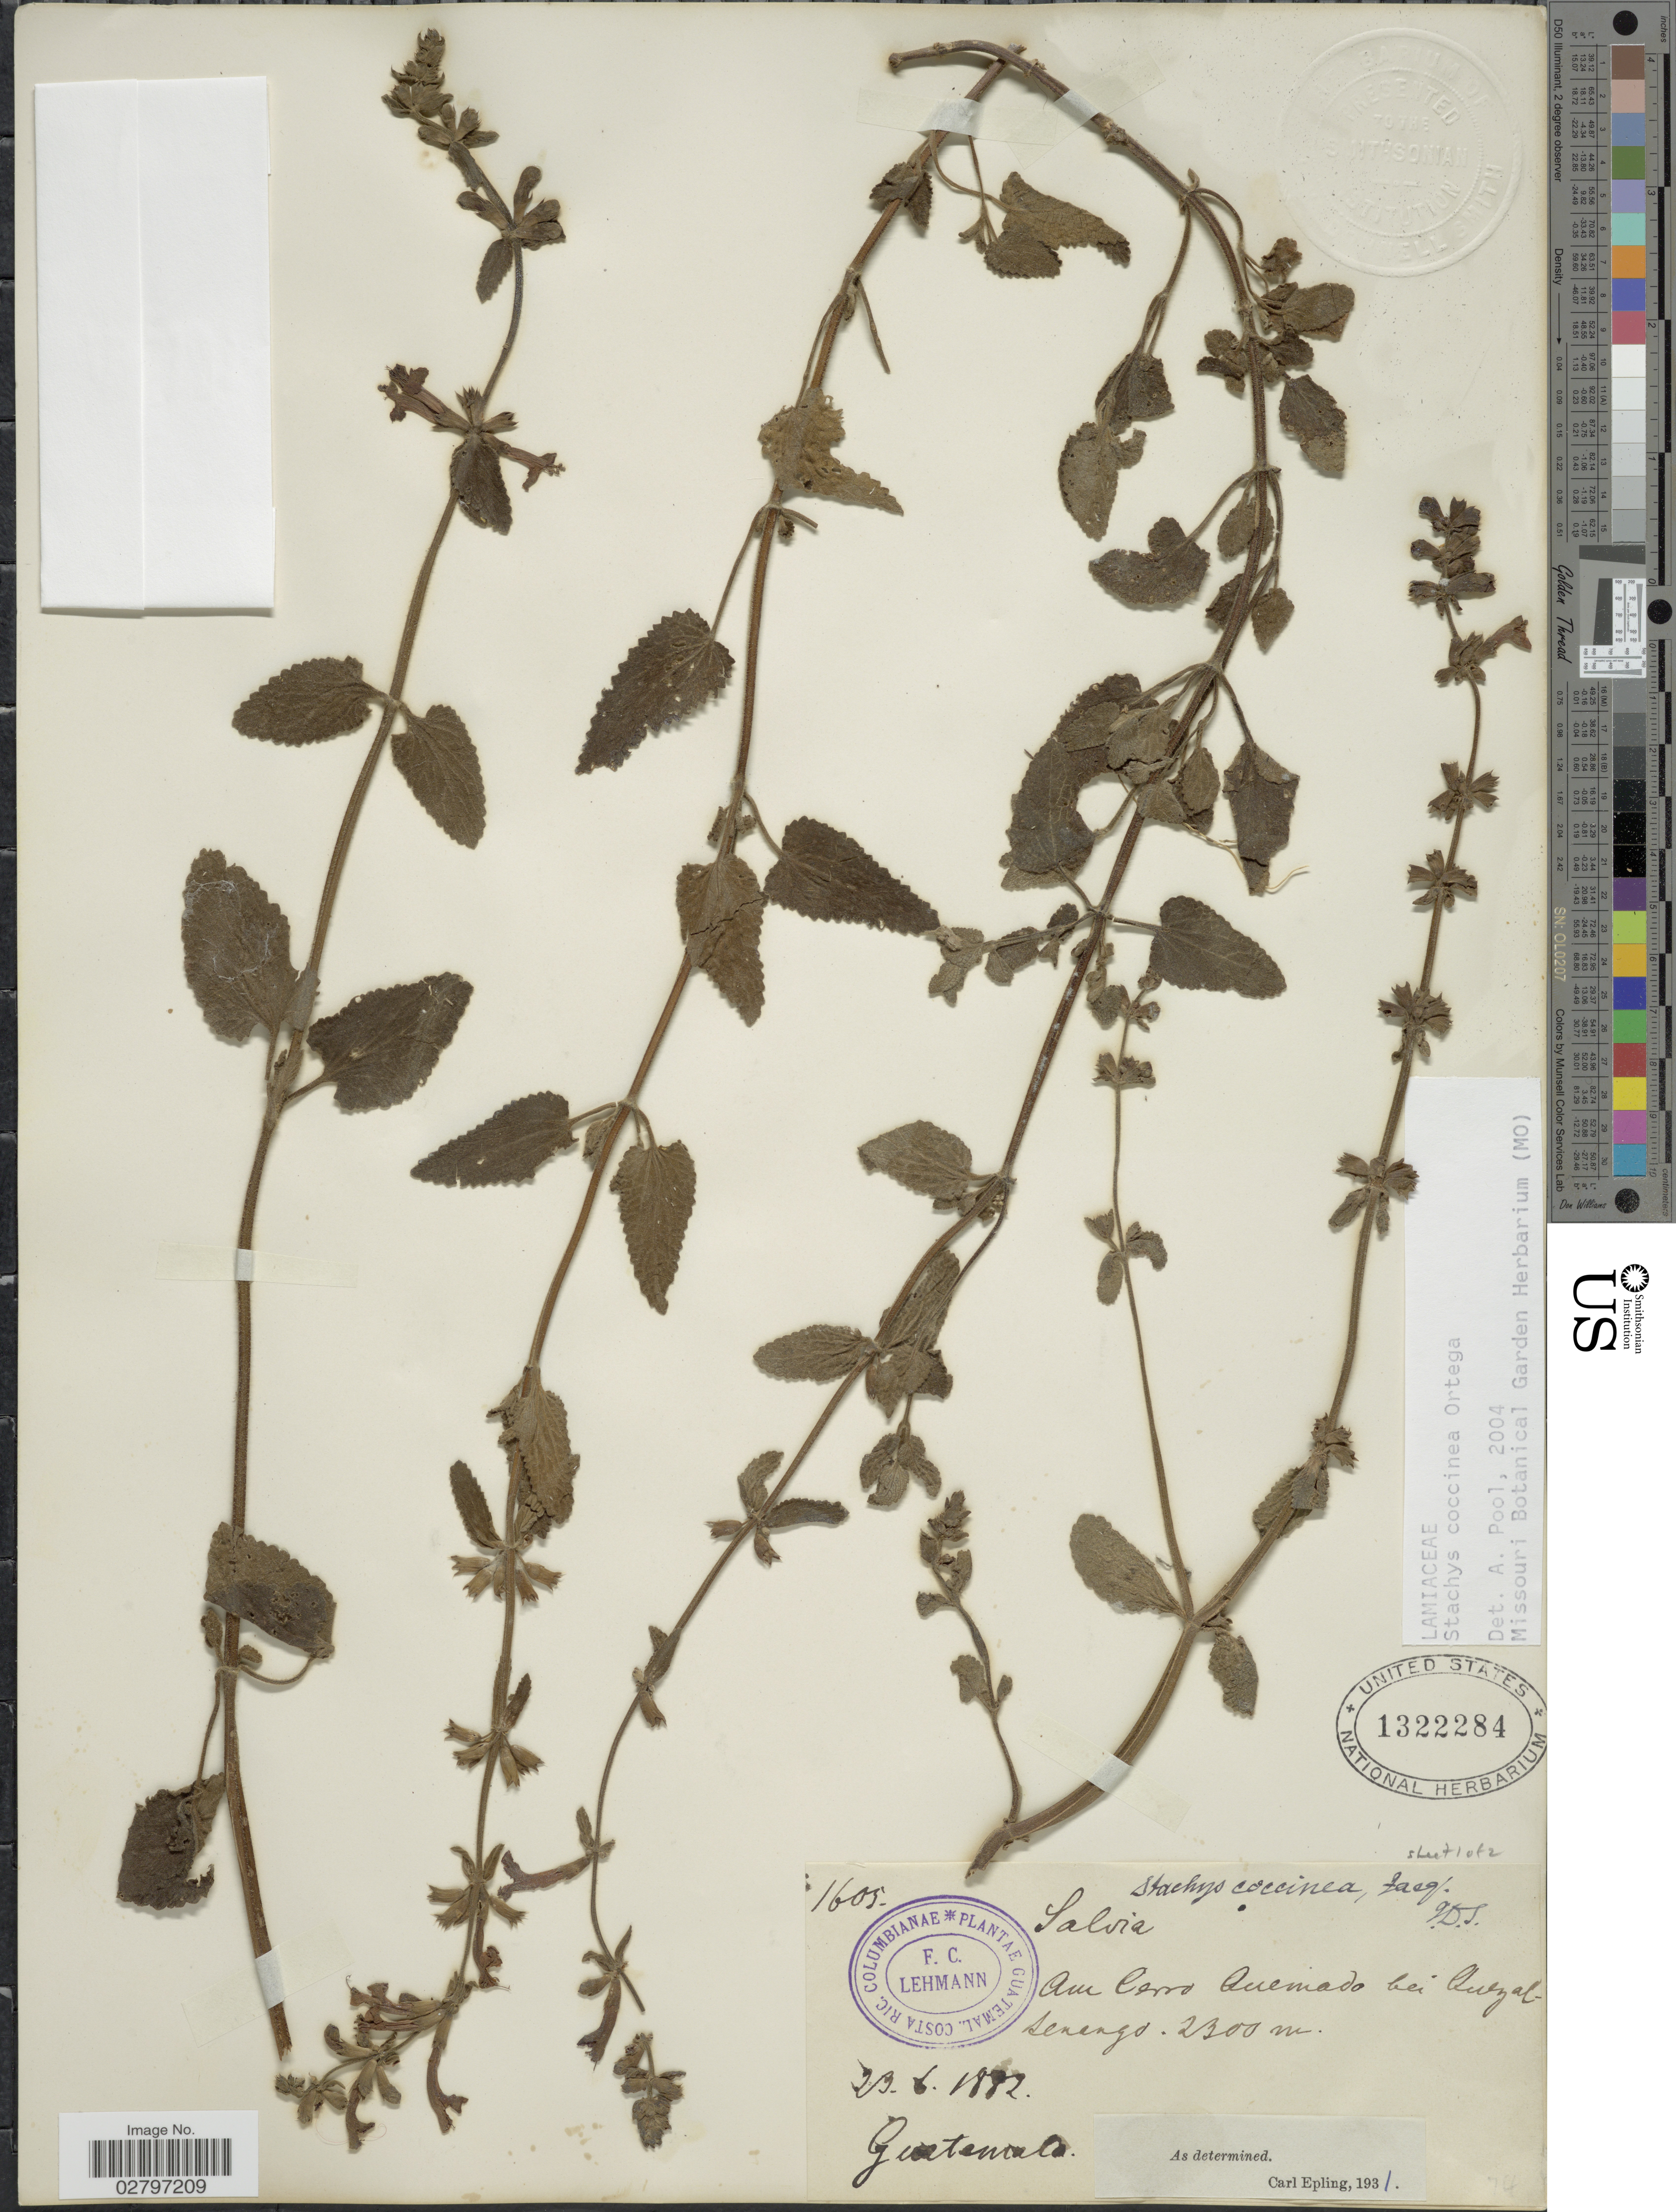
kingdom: Plantae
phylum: Tracheophyta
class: Magnoliopsida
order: Lamiales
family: Lamiaceae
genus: Stachys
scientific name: Stachys coccinea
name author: Ortega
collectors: F. C. Lehmann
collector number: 1605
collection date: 1882-06-23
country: Guatemala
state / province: Quetzaltenango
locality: Au Cerro Quemado bei Quezal-tenango [Quetzaltenango]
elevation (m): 2300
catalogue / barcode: US 1322284